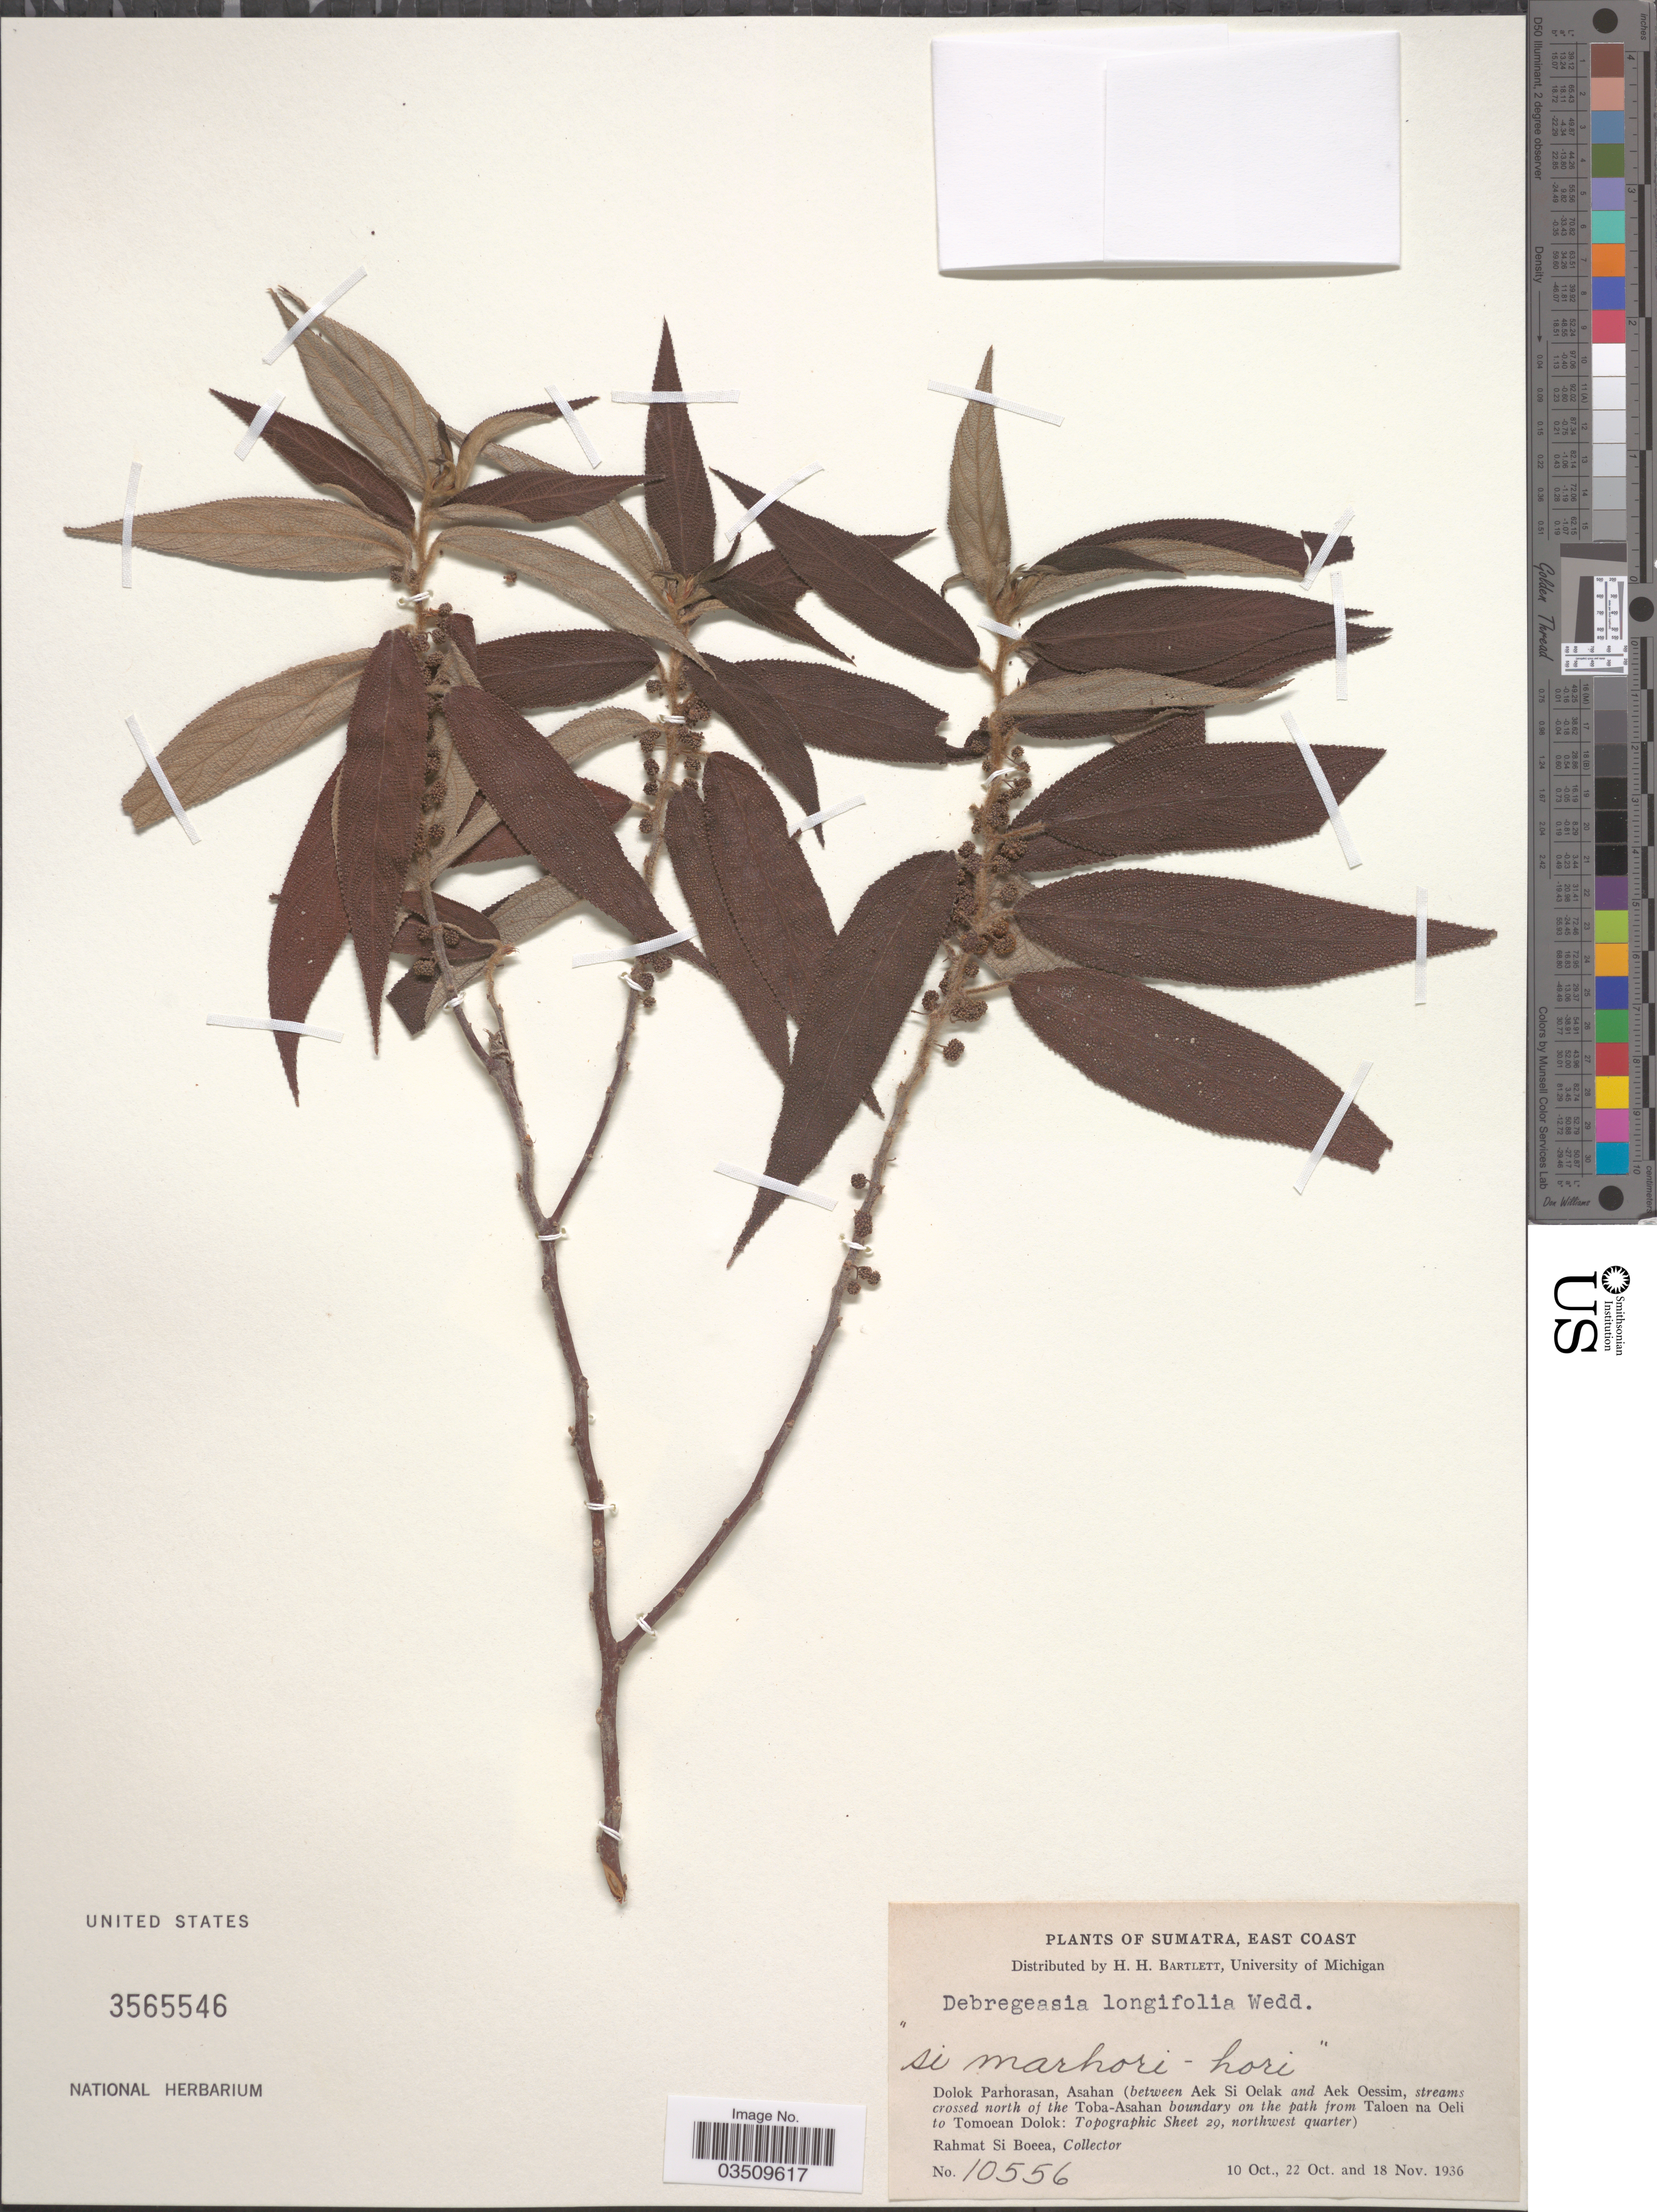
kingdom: Plantae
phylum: Tracheophyta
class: Magnoliopsida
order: Rosales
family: Urticaceae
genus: Debregeasia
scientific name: Debregeasia sp.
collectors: Rahmat Si Boeea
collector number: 10556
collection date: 1936-10-10/1936-11-18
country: Indonesia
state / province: Sumatra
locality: East Coast. Dolok Parhorasan, Asahan (between Aek Si Oelak and Aek Oessim, streams crossed north of the Toba-Asahan boundary on the path from Taloen na Oeli to Tomoean Dolok: Topographic Sheet 29, northwest quarter).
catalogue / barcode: US 3565546